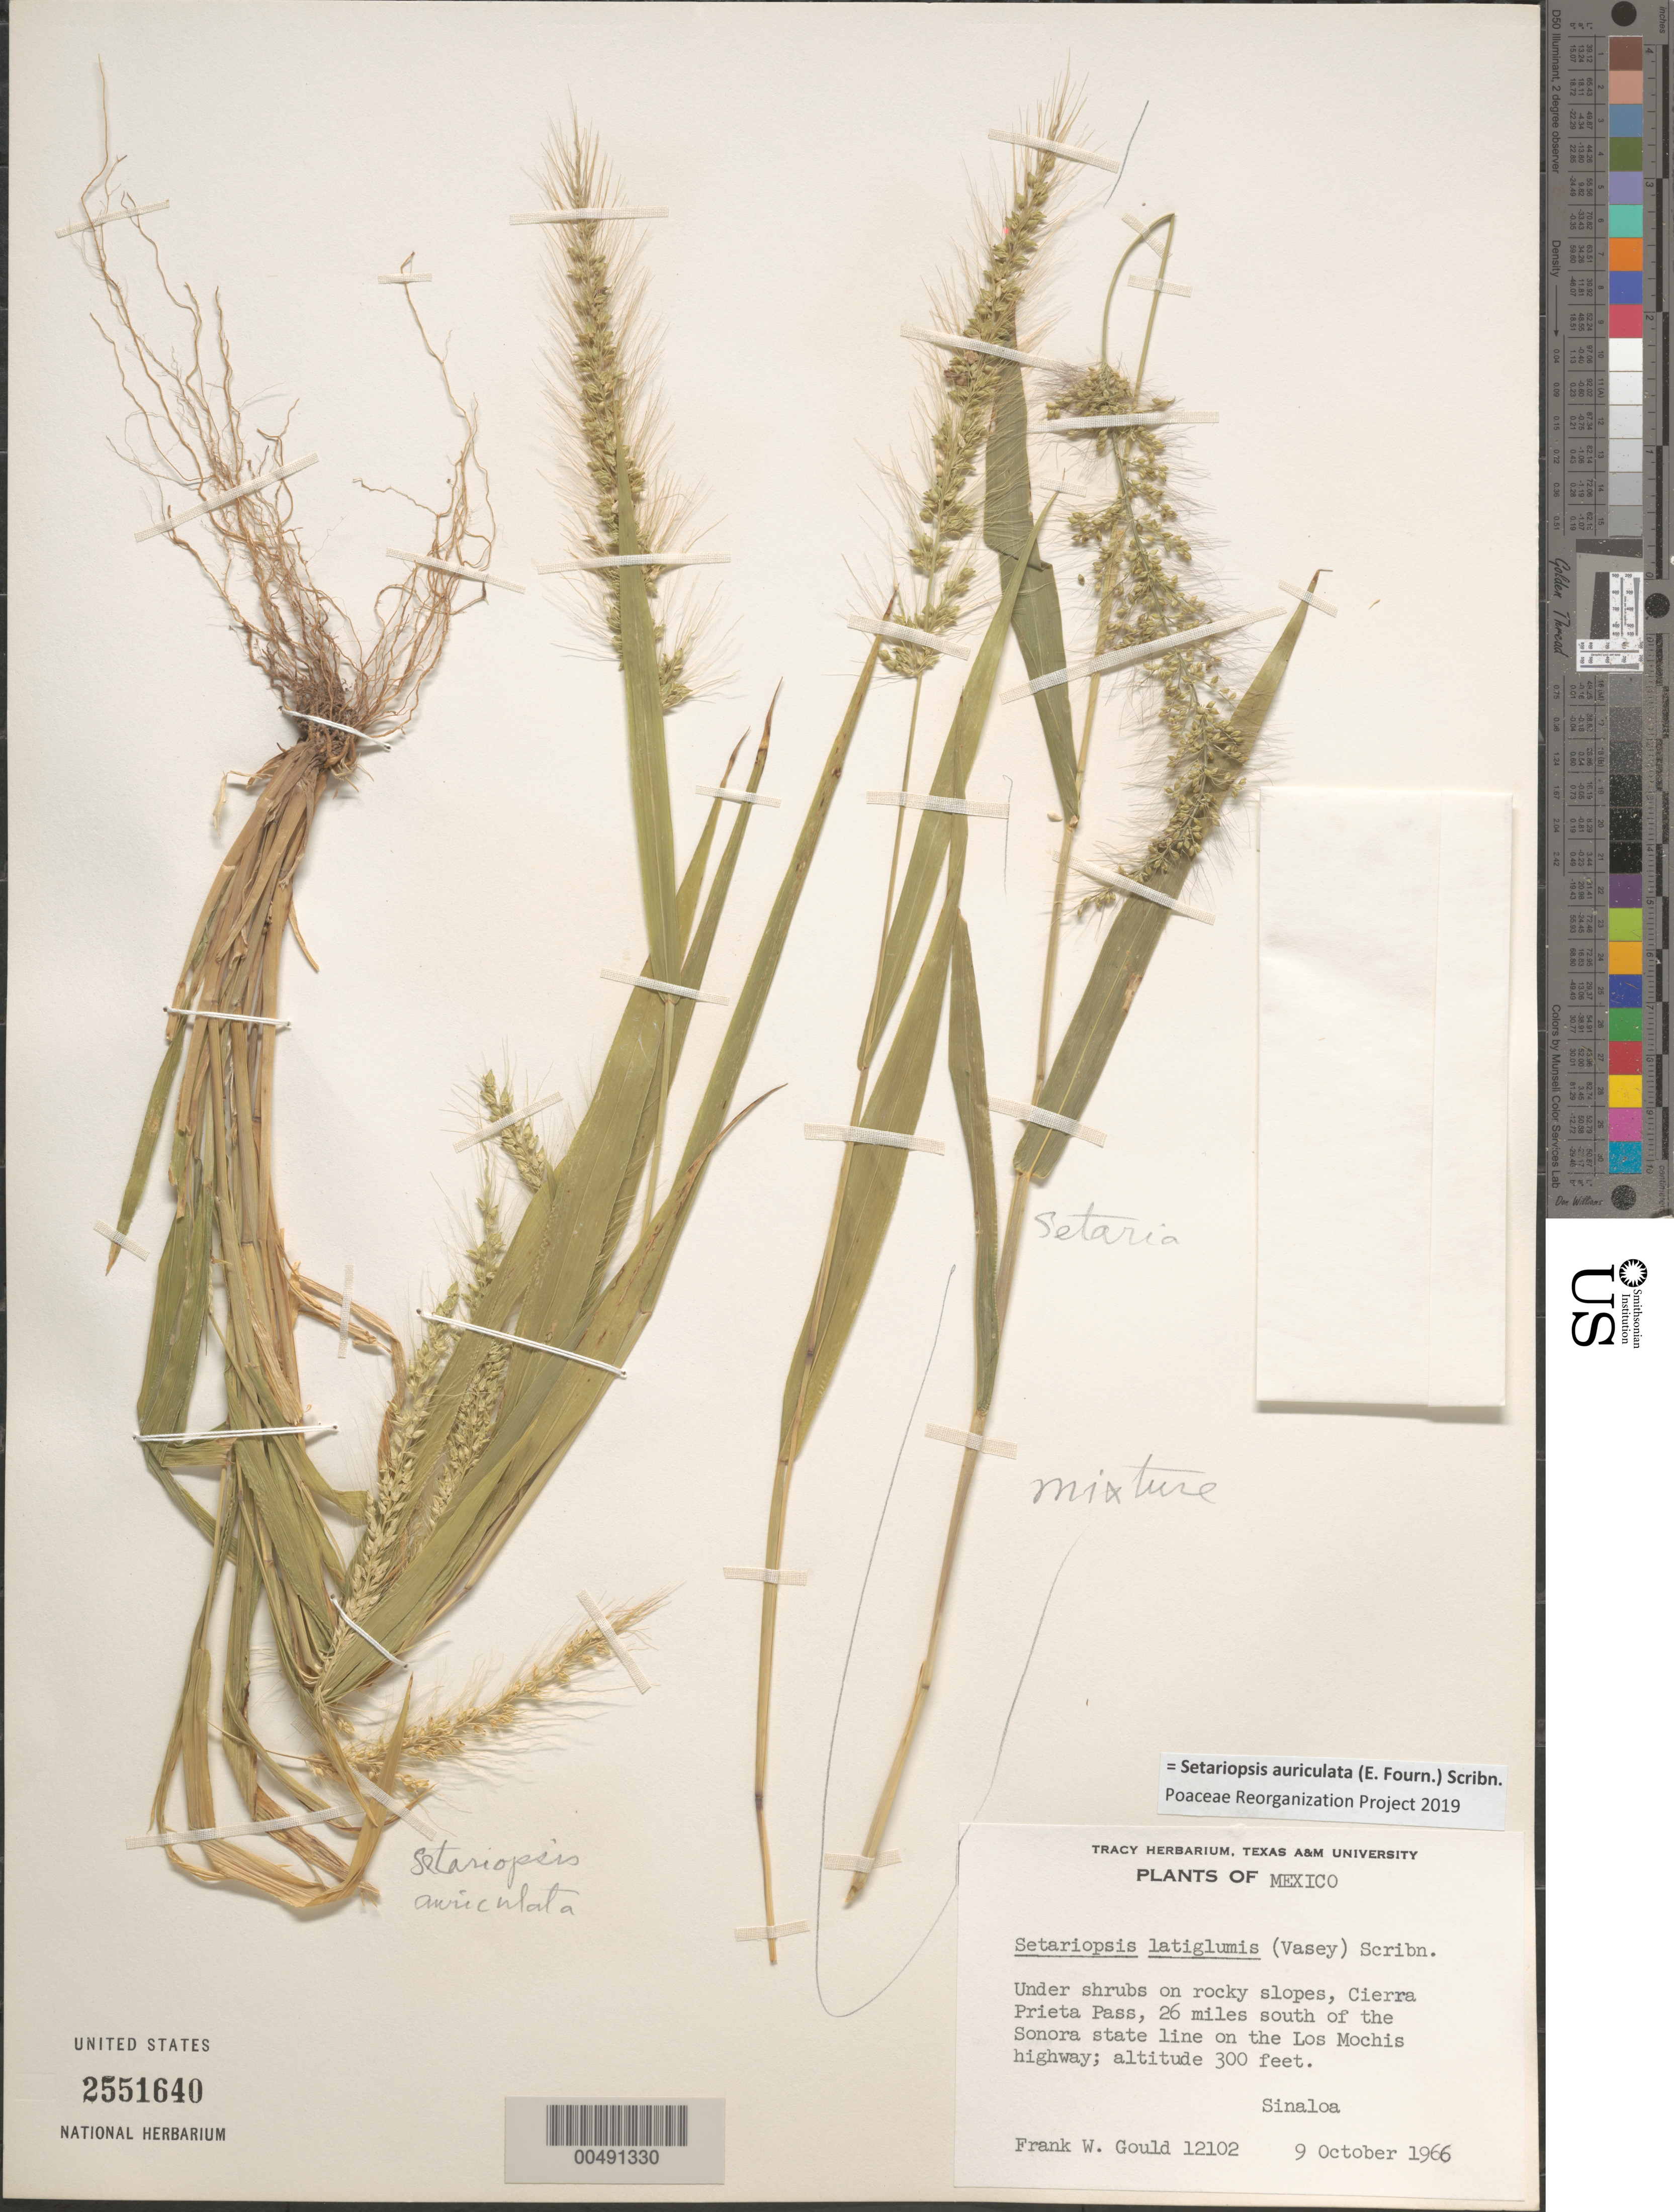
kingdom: Plantae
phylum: Tracheophyta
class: Liliopsida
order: Poales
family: Poaceae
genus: Setariopsis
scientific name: Setariopsis auriculata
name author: (E. Fourn.) Scribn.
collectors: F. W. Gould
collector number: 12102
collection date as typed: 9 Oct 1966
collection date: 1966-10-09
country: Mexico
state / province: Sinaloa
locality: Cierra Prieta Pass, 26 mi S of the Sonora state line on the Los Mochis Hwy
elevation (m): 91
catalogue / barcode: US 2551640